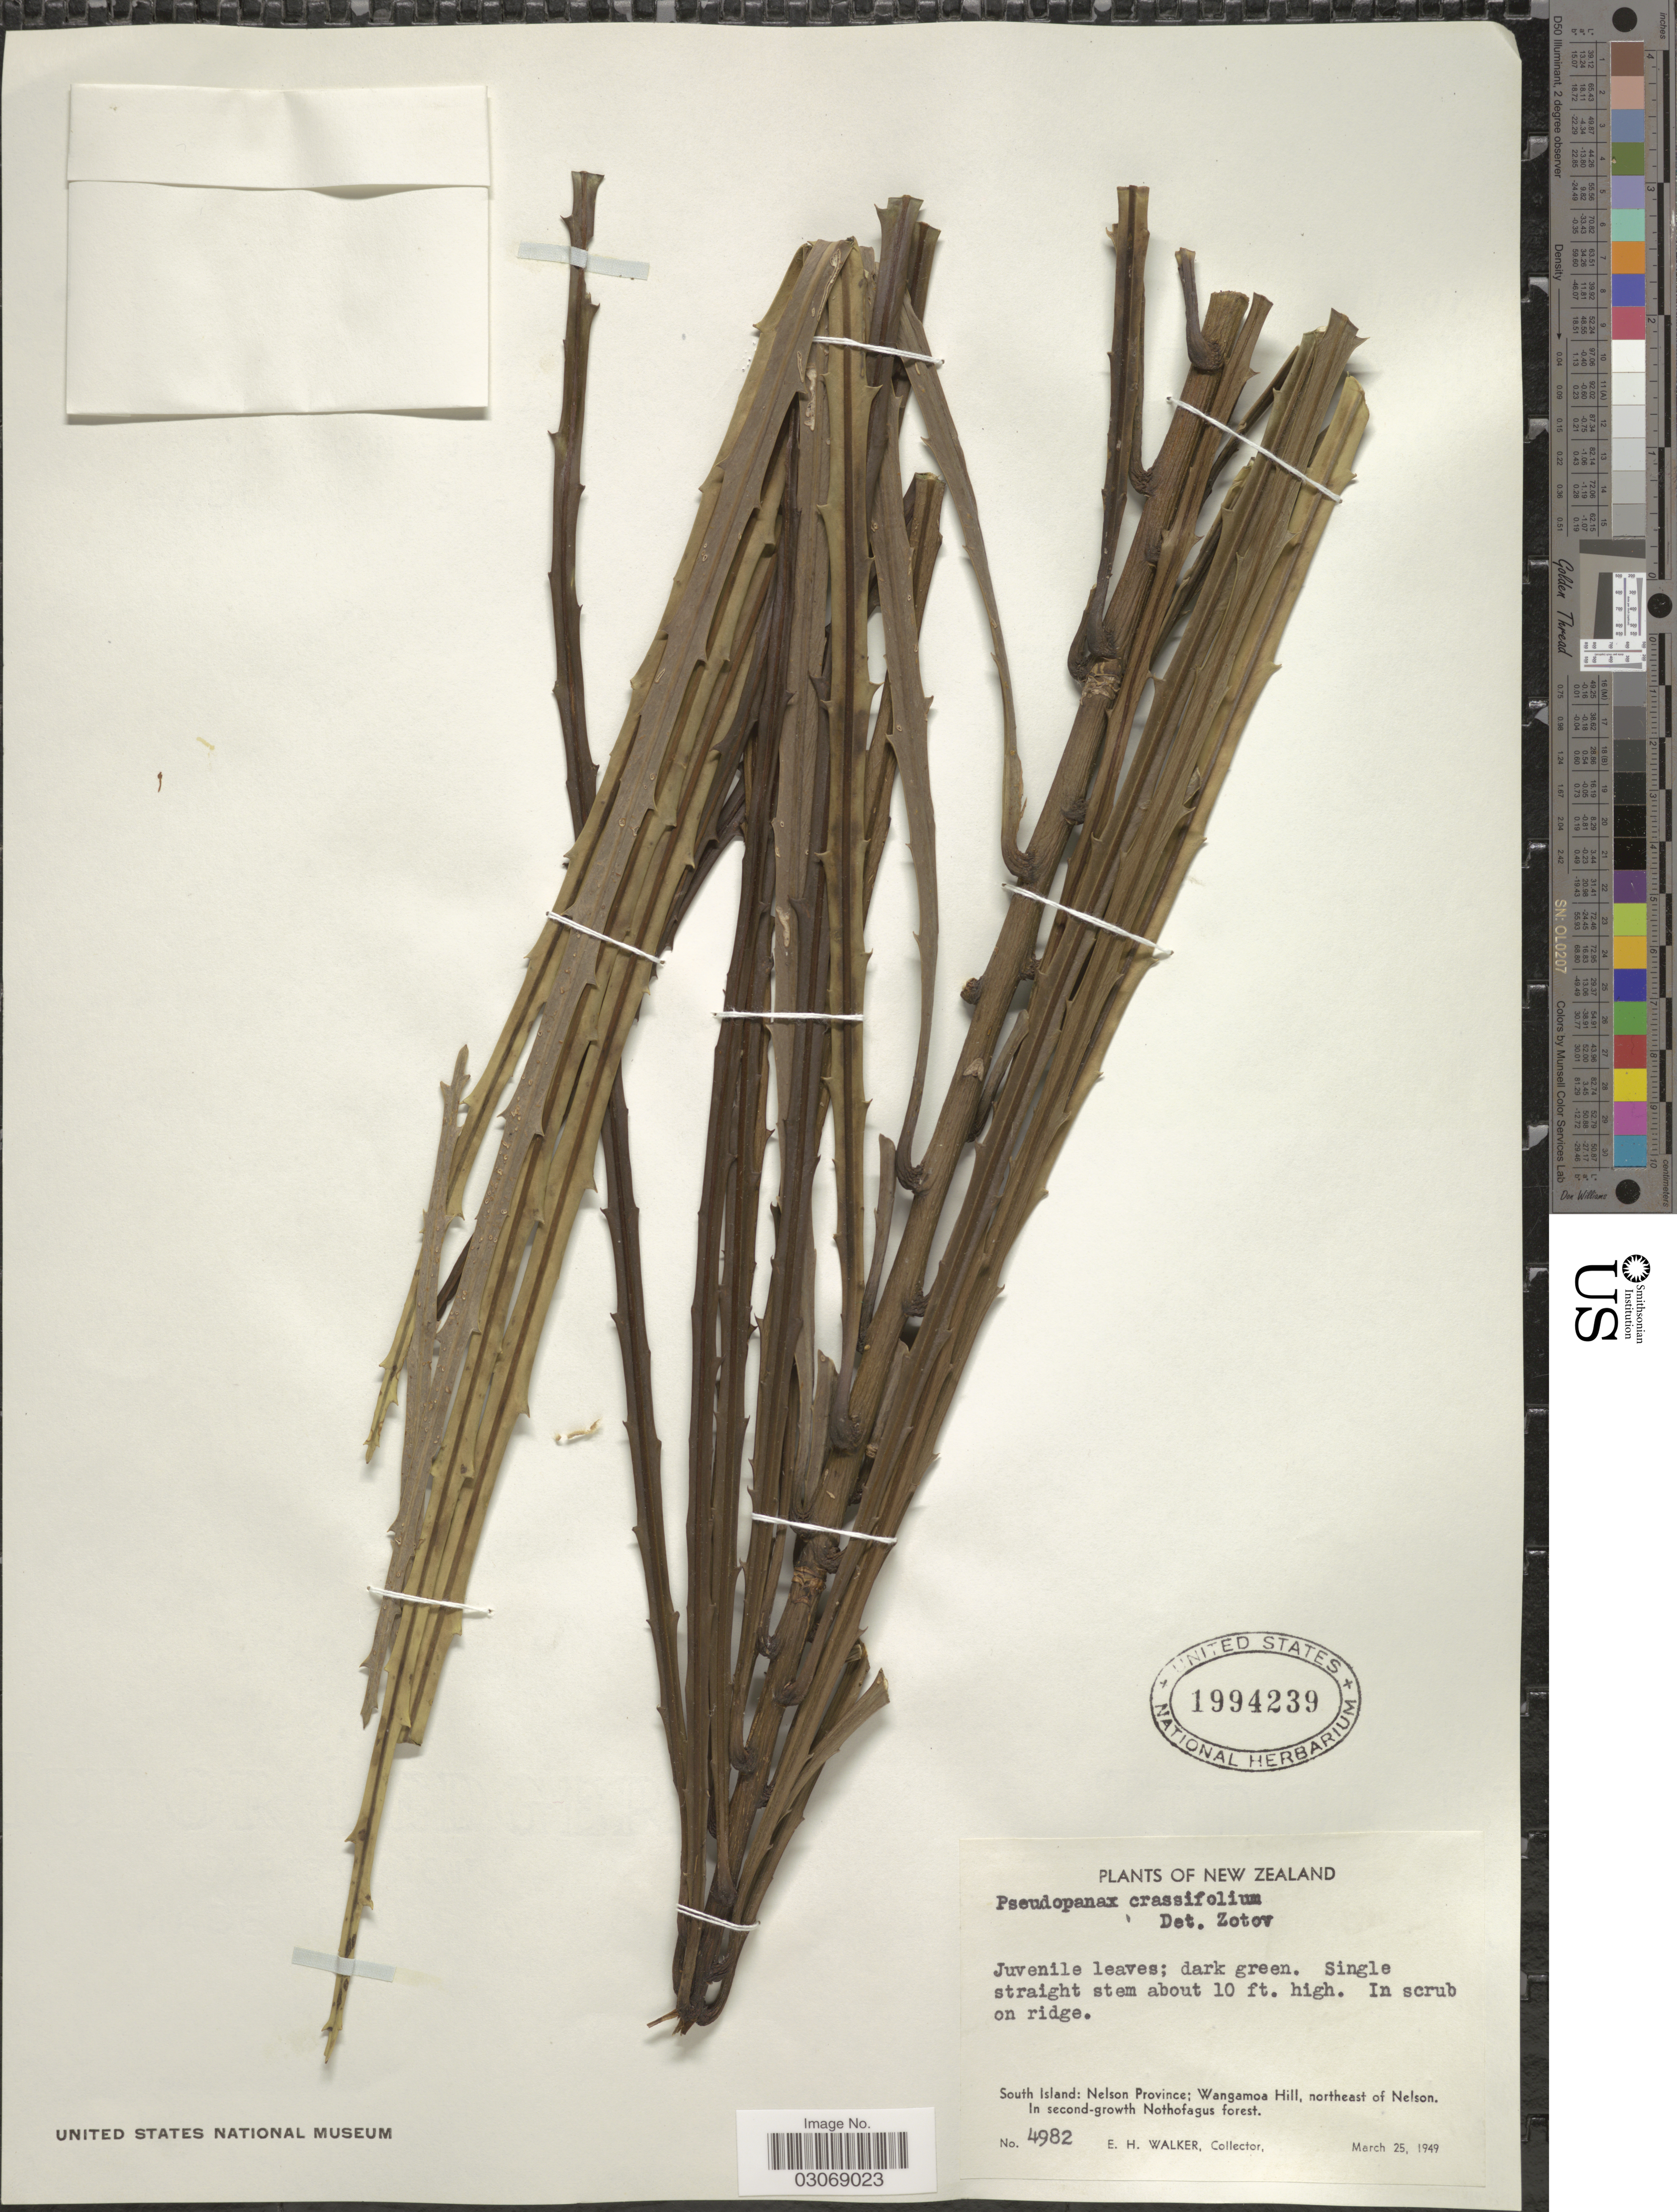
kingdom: Plantae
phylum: Tracheophyta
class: Magnoliopsida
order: Apiales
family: Araliaceae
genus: Pseudopanax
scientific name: Pseudopanax crassifolius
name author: (Sol. ex A. Cunn.) K. Koch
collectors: E. H. Walker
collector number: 4982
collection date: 1949-03-25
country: New Zealand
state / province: Nelson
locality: South Island: Wangamoa Hill, northeast of Nelson. In second-growth Nothofagus forest.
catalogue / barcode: US 1994239